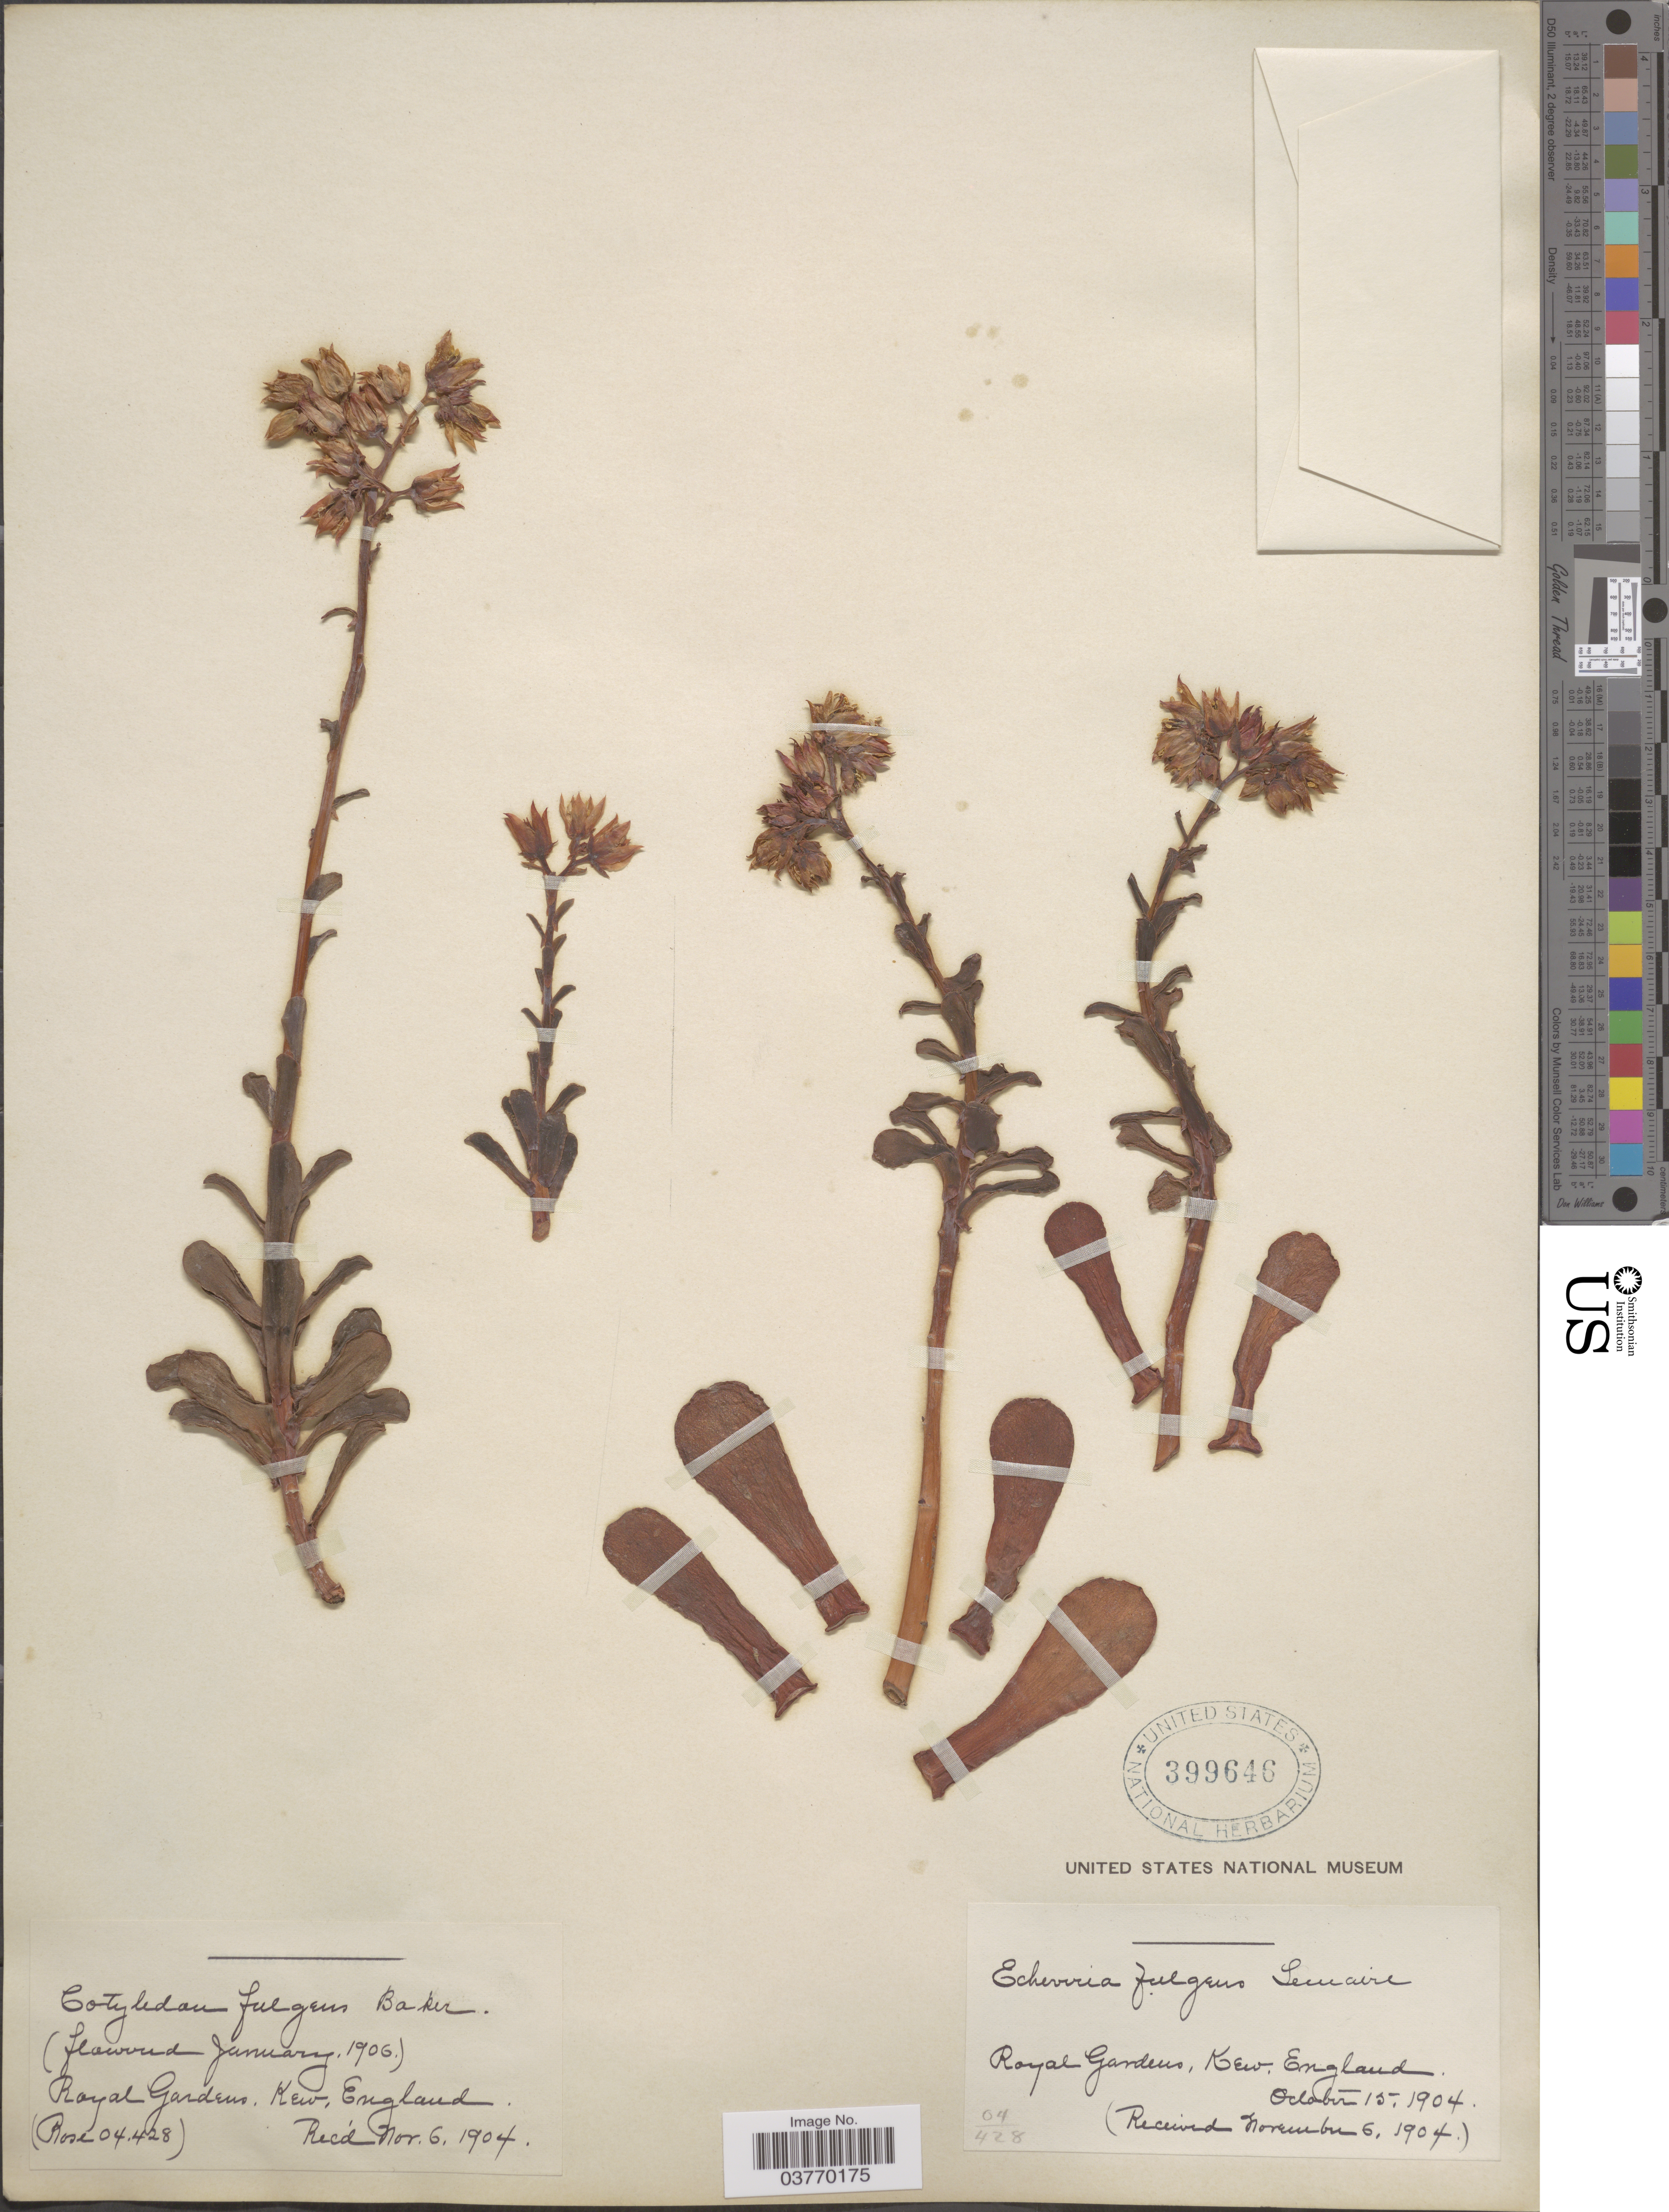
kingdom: Plantae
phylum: Tracheophyta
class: Magnoliopsida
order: Saxifragales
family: Crassulaceae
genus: Echeveria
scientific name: Echeveria fulgens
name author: Lem.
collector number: Rose04428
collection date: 1904-10-15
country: United Kingdom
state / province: England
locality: Royal Gardens, Kew.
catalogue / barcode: US 399646